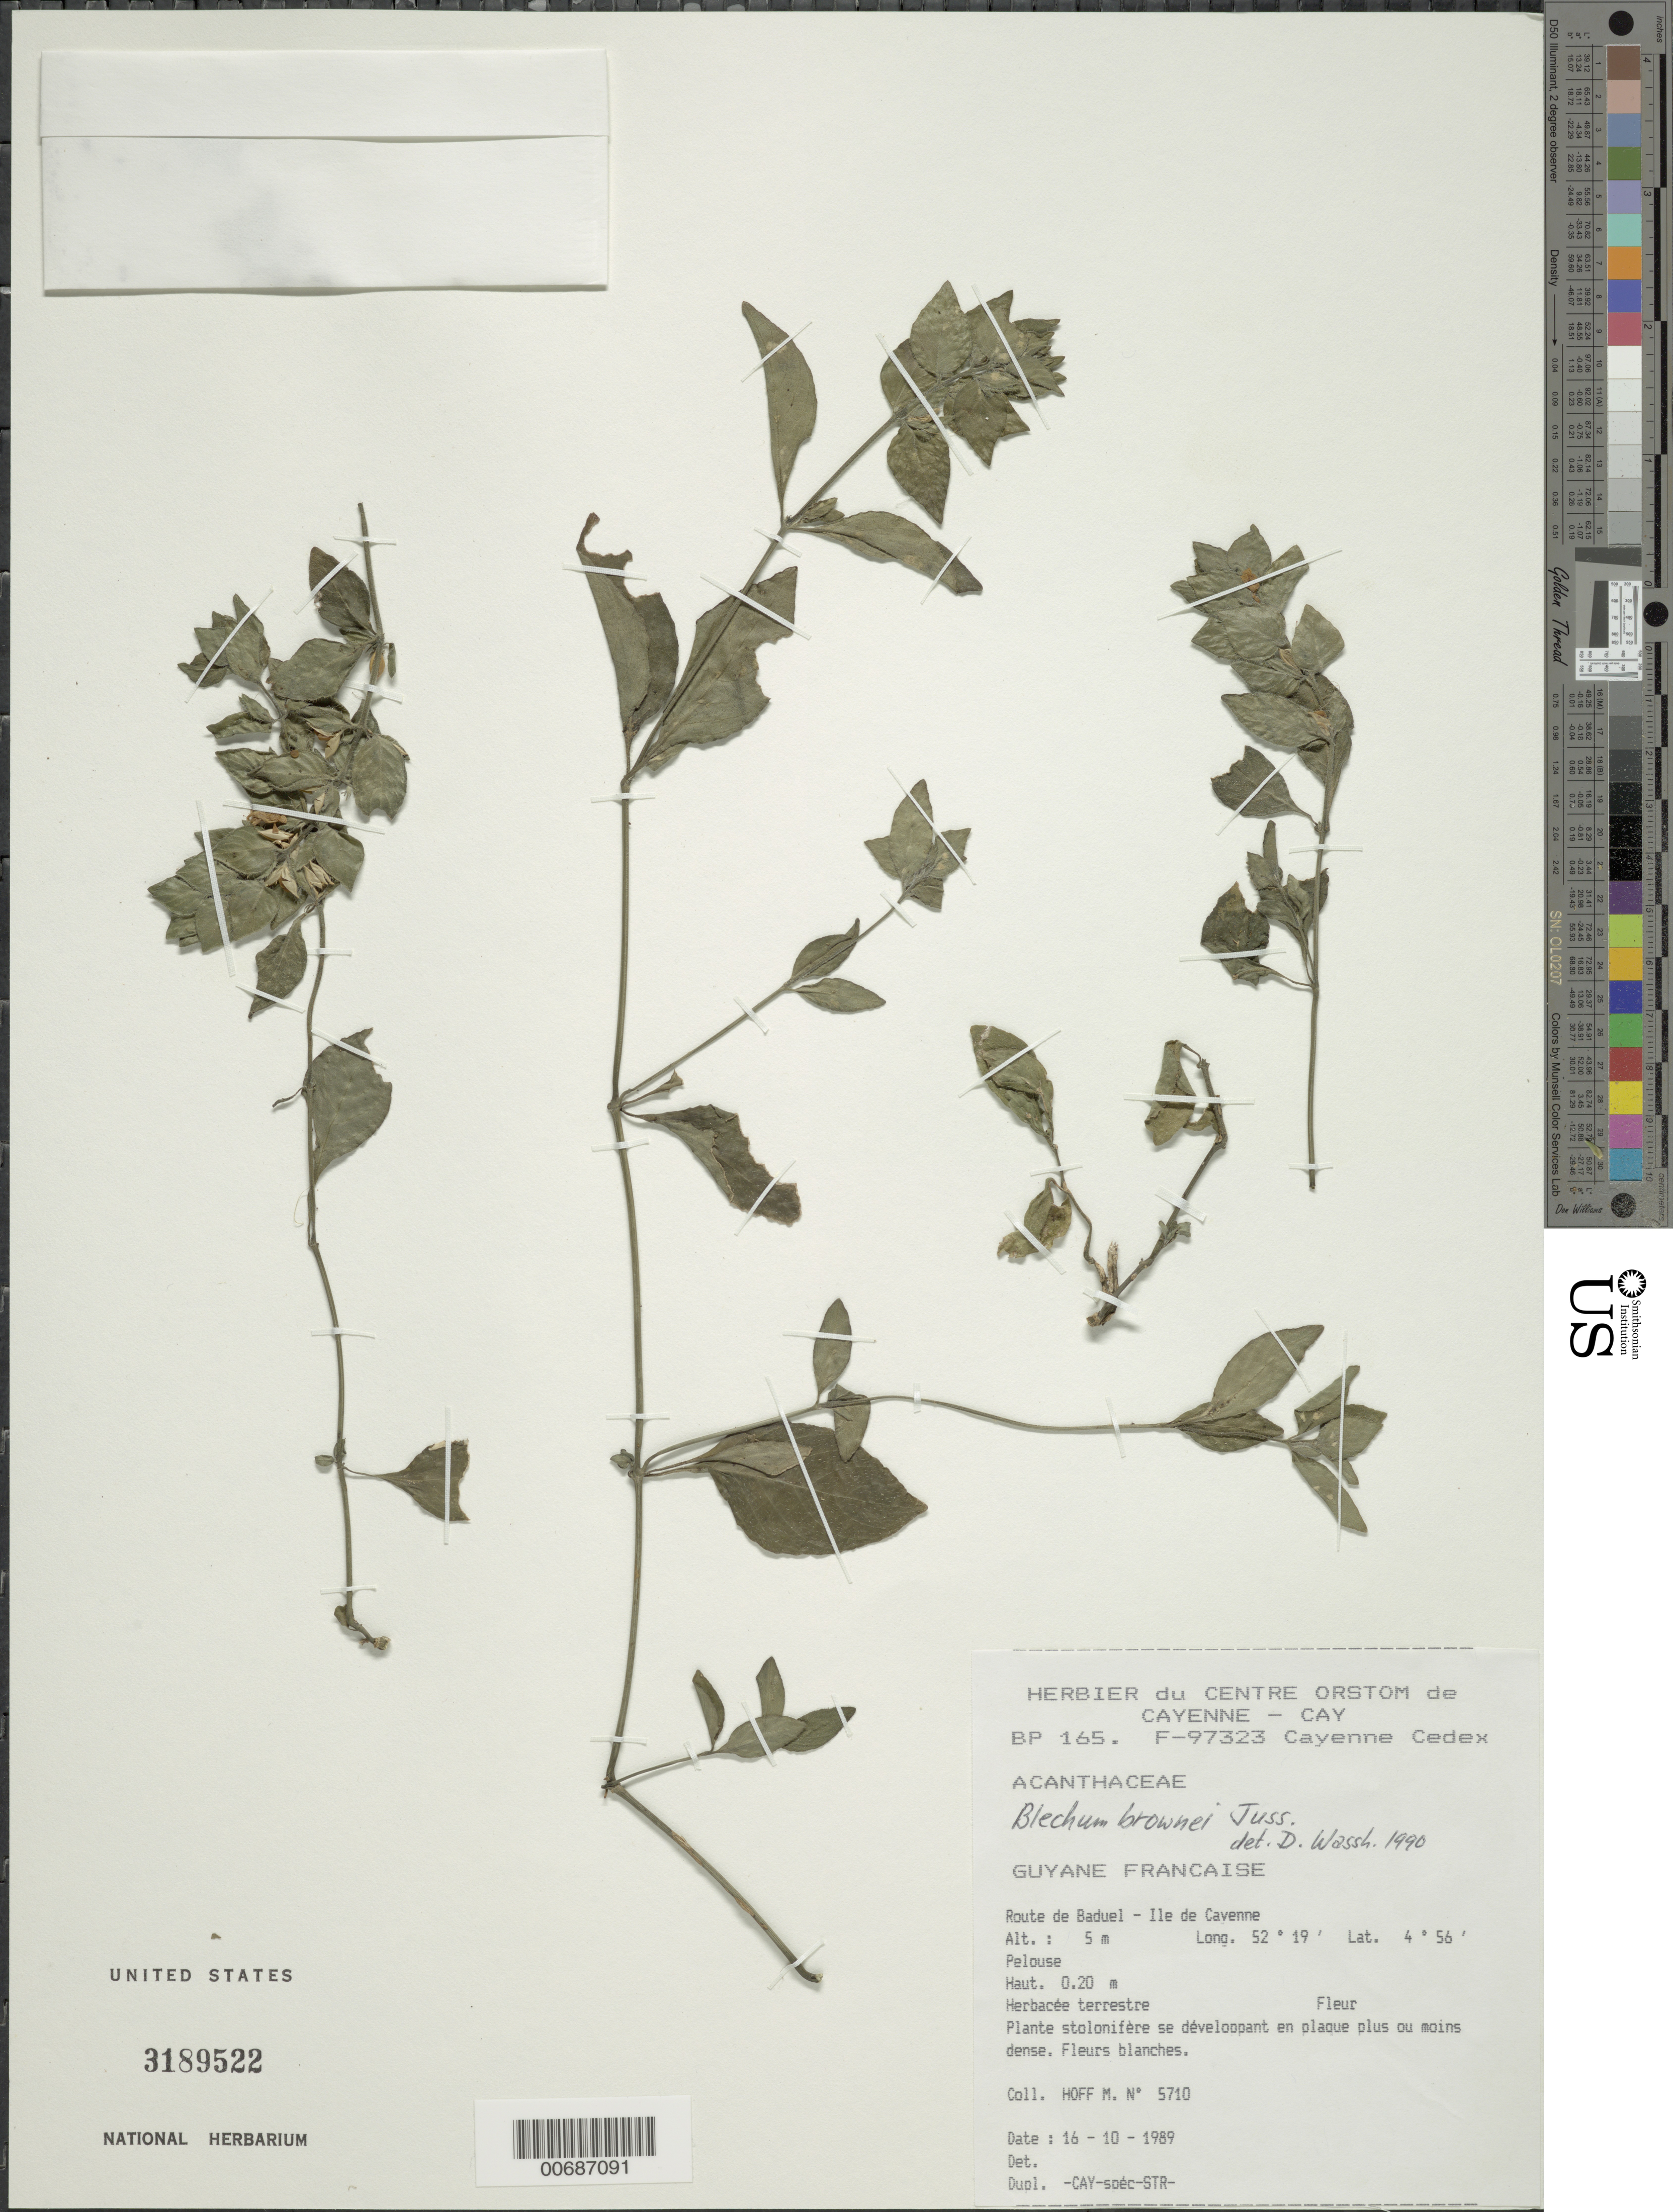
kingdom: Plantae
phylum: Tracheophyta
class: Magnoliopsida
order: Lamiales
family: Acanthaceae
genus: Blechum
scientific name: Blechum brownei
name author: Juss.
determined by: Wasshausen, Dieter C., (BOT), Smithsonian Institution - National Museum of Natural History (UNITED STATES)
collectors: M. Hoff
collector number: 5710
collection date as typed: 16-Oct-89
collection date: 1989-10-16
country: French Guiana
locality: Route de Baduel, Ile de Cayenne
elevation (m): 5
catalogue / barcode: US 3189522